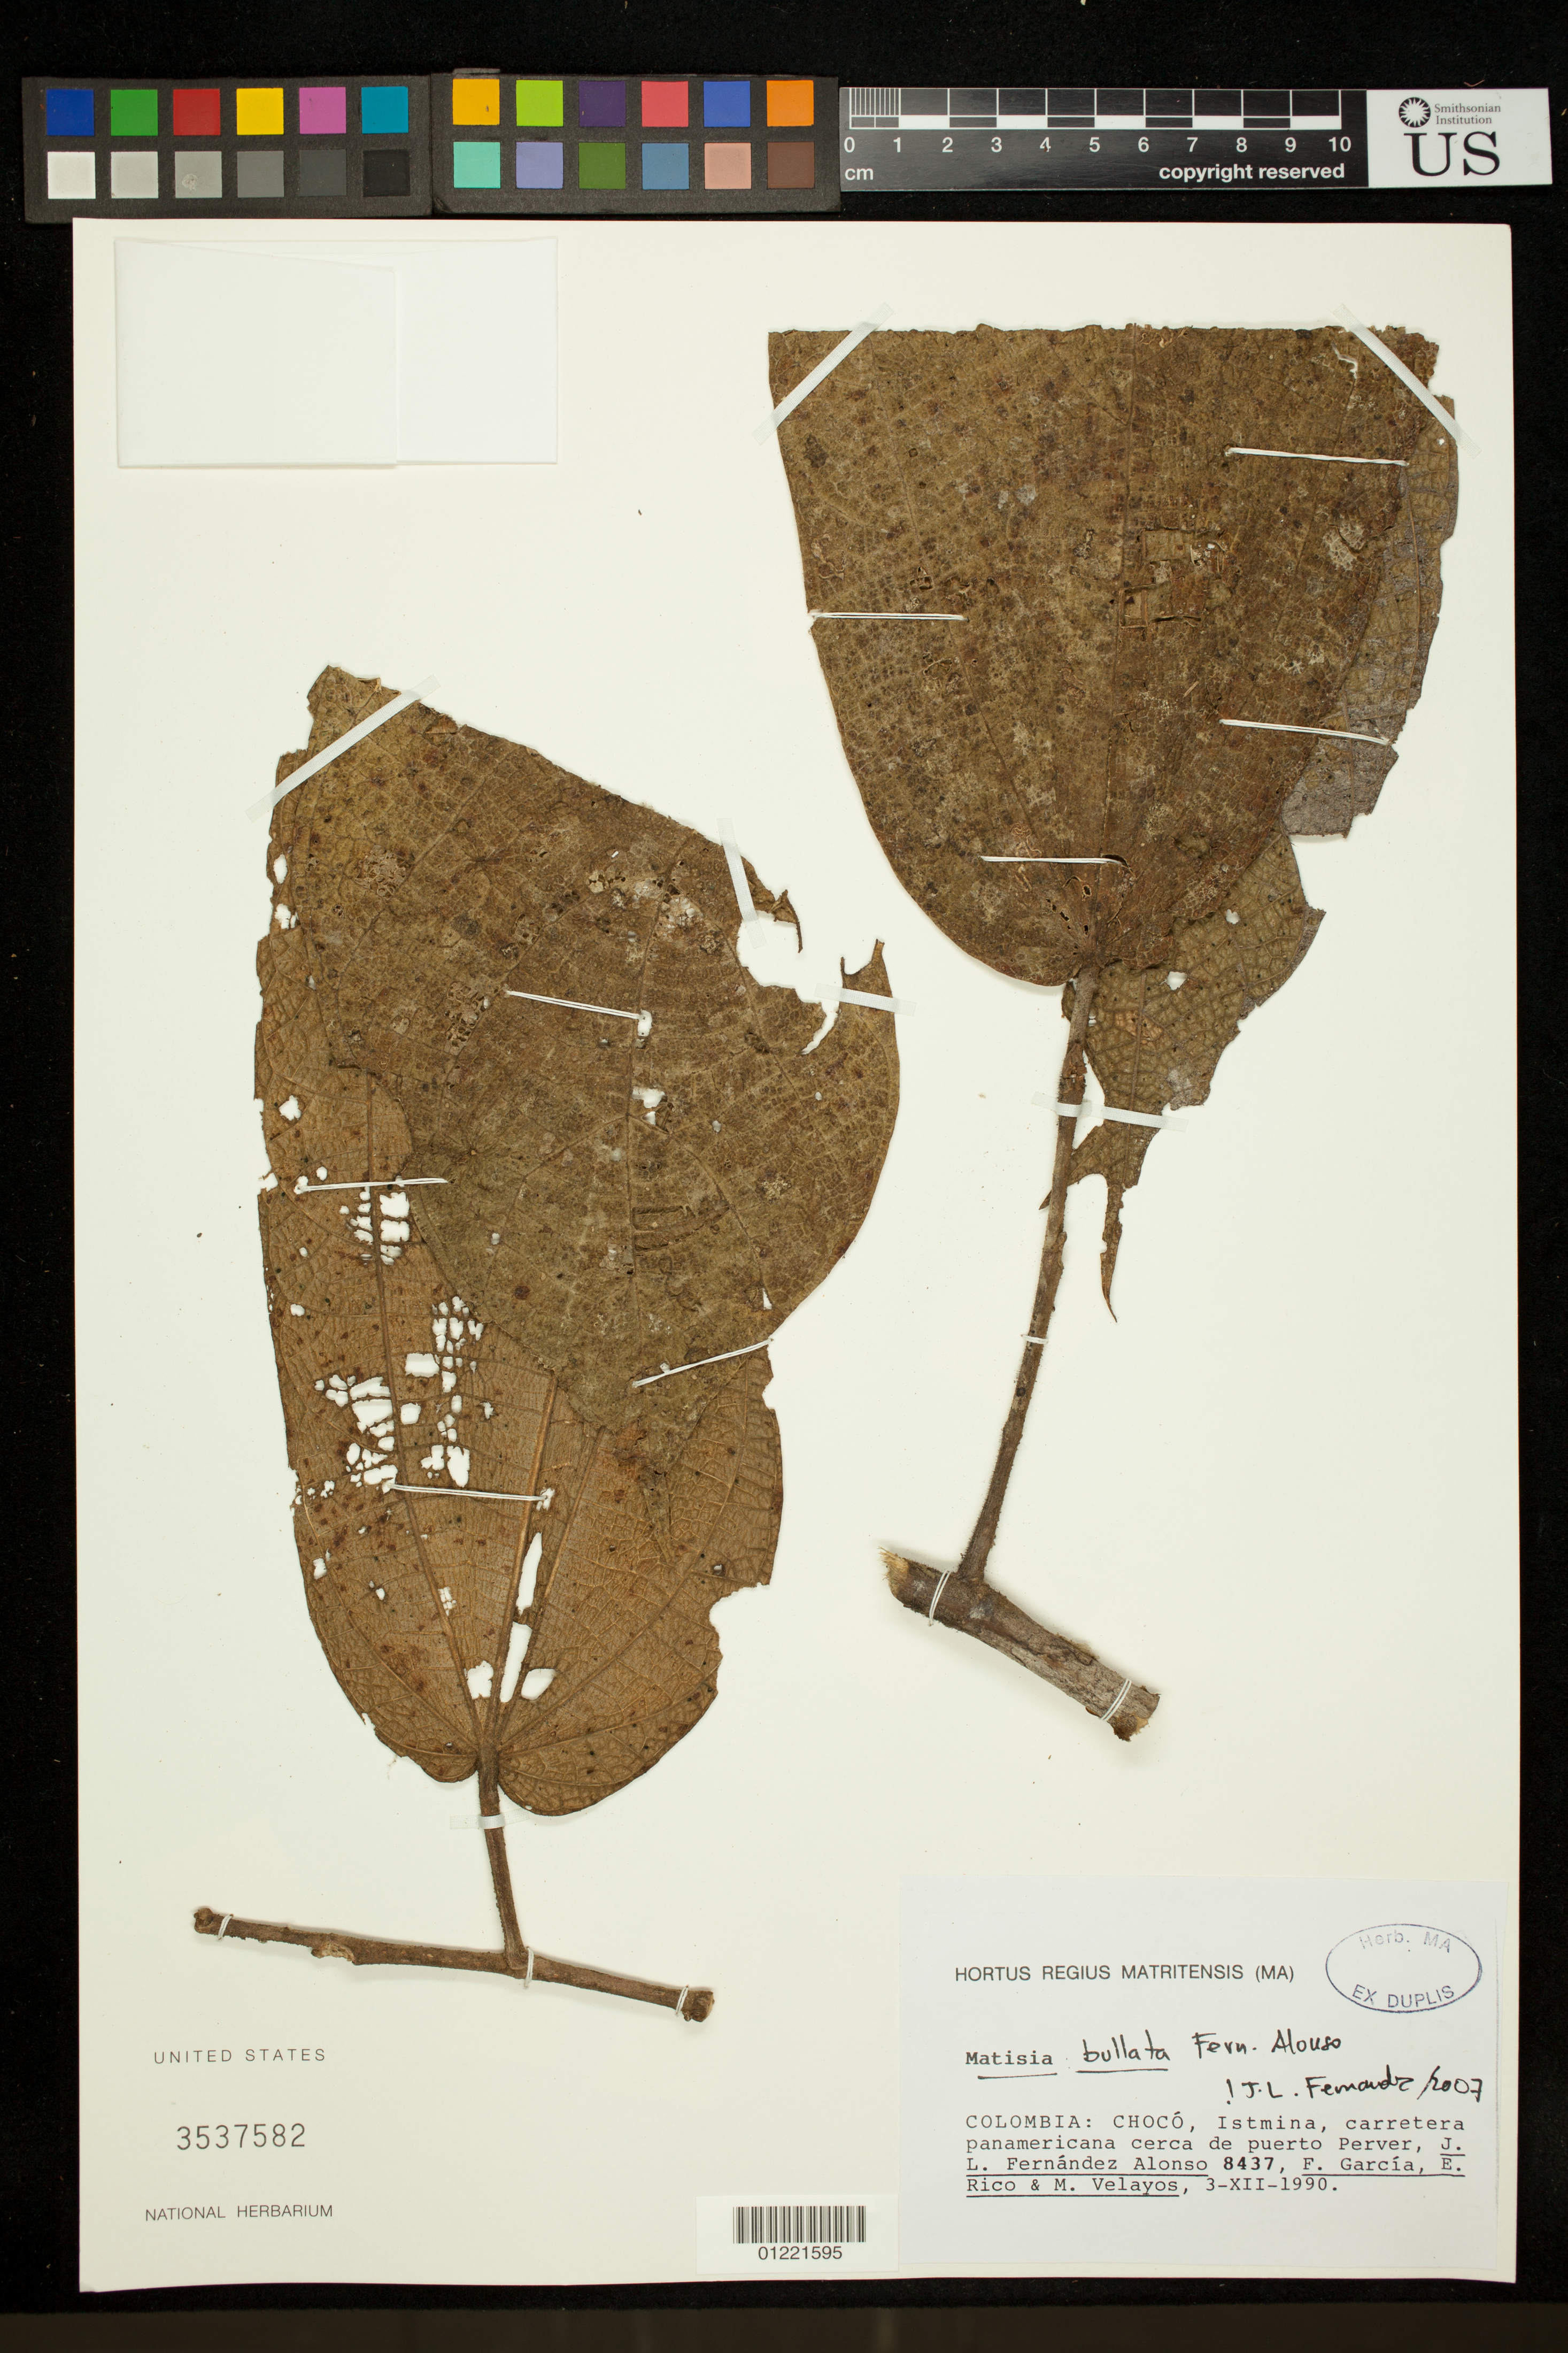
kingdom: Plantae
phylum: Tracheophyta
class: Magnoliopsida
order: Malvales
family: Malvaceae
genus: Matisia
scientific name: Matisia bullata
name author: Fern. Alonso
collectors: J. L. Fernández-Alonso, F. Garcia, E. Rico & M. Velayos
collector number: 8437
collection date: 1990-12-03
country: Colombia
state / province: Choco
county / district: Istmina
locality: carretera panamericana cerca de puerto Perver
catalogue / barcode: US 3537582